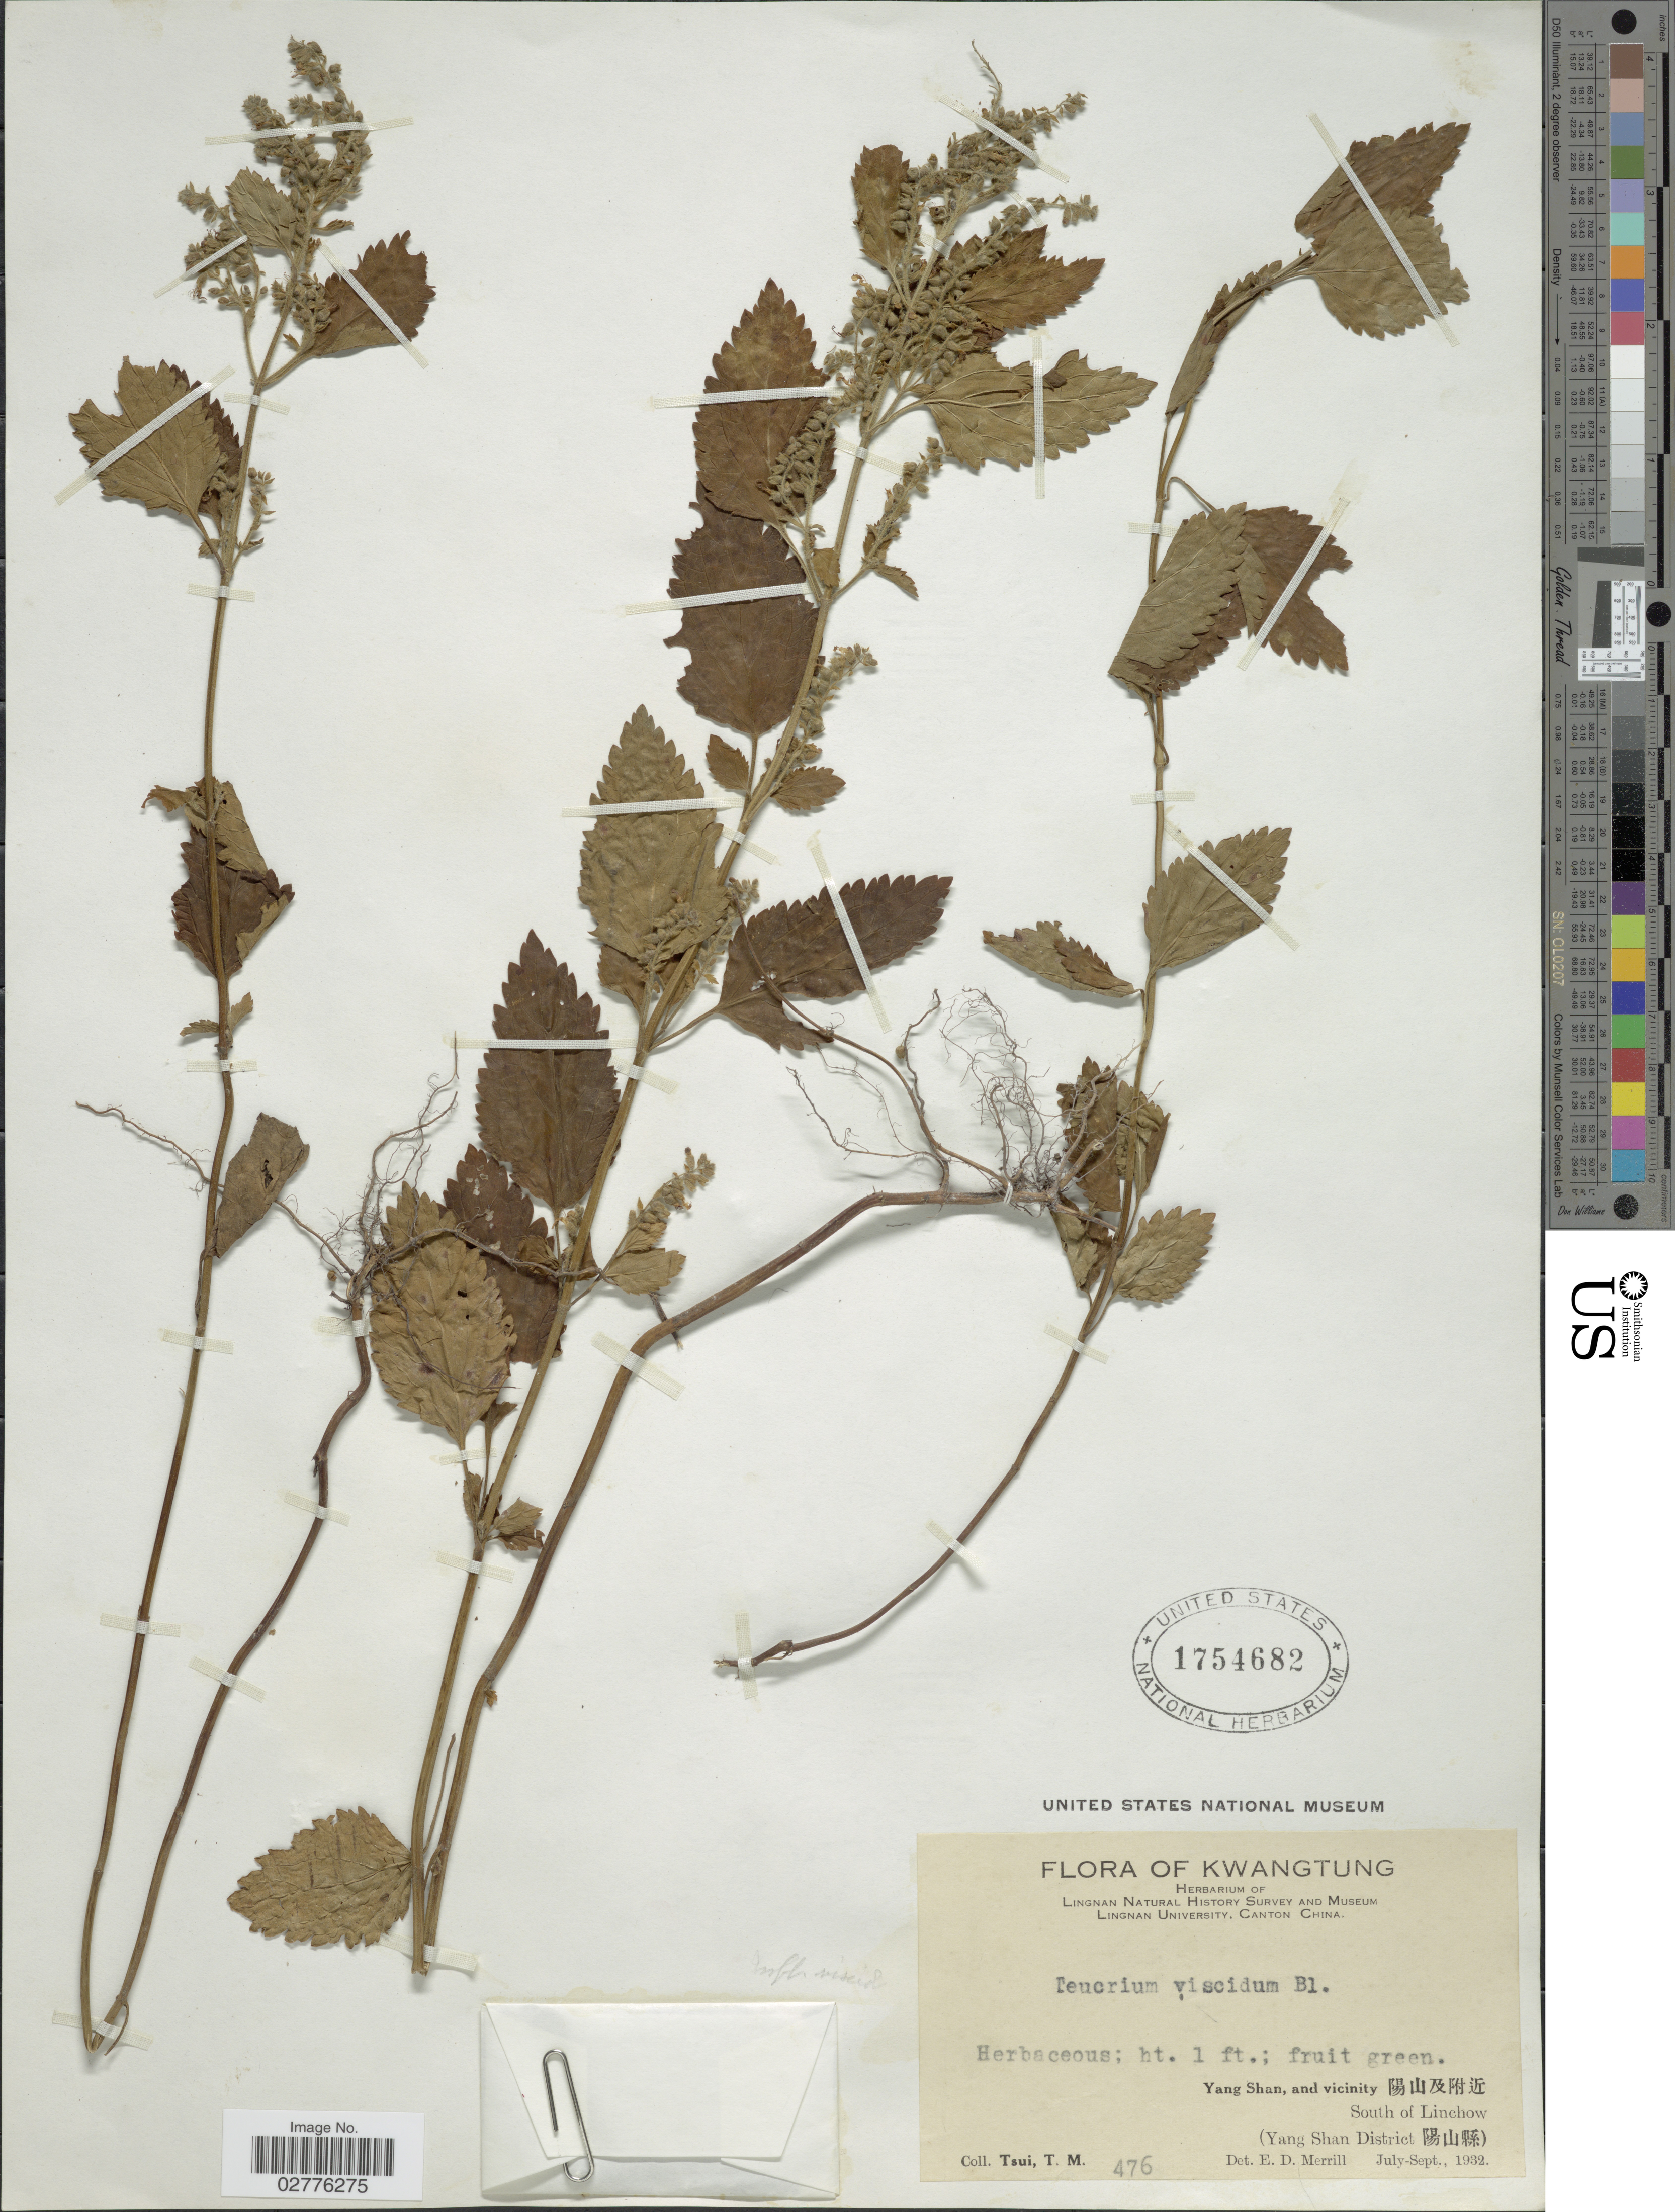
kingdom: Plantae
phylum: Tracheophyta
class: Magnoliopsida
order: Lamiales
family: Lamiaceae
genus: Teucrium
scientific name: Teucrium viscidum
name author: Blume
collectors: T. Tsui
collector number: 476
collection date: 1932-07/1932-09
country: China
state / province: Guangdong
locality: Kwangtung, Yang Shan, and vicinity, South of Linchow (Yang Shan District).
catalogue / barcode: US 1754682